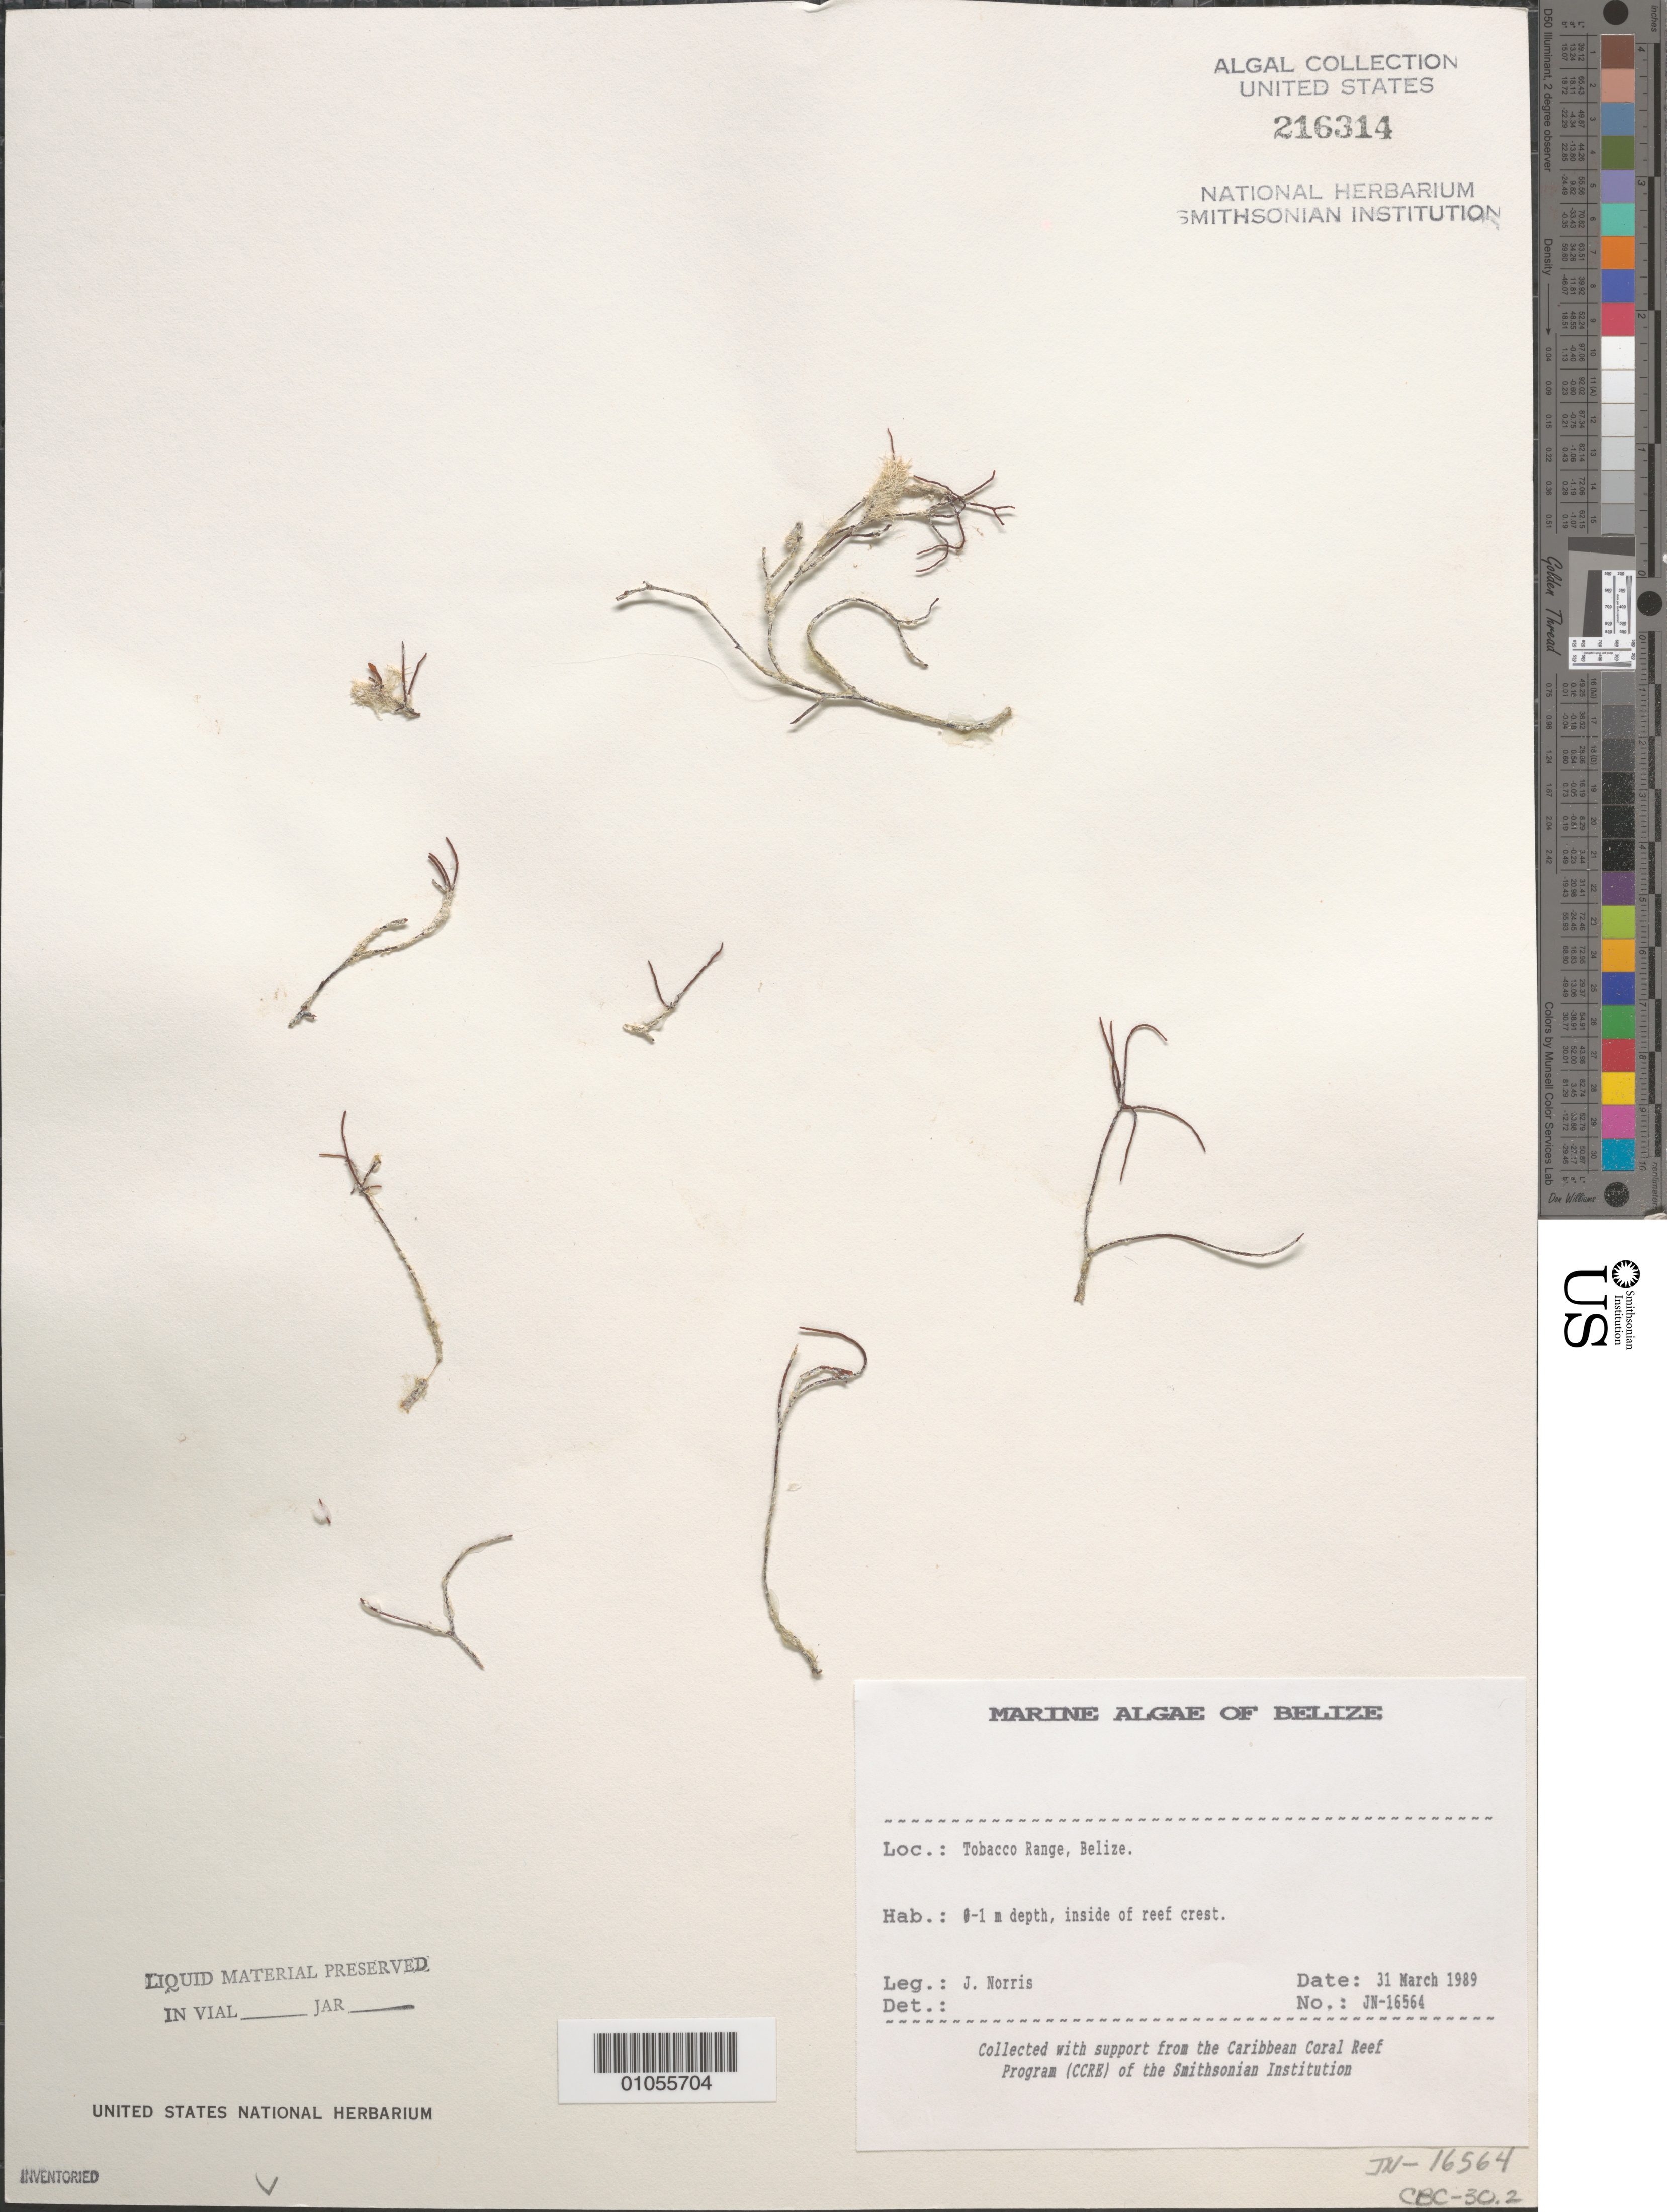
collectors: J. N. Norris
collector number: JN-16564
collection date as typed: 31 Mar 1989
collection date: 1989-03-31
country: Belize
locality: Tobacco Range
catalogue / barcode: US 216314